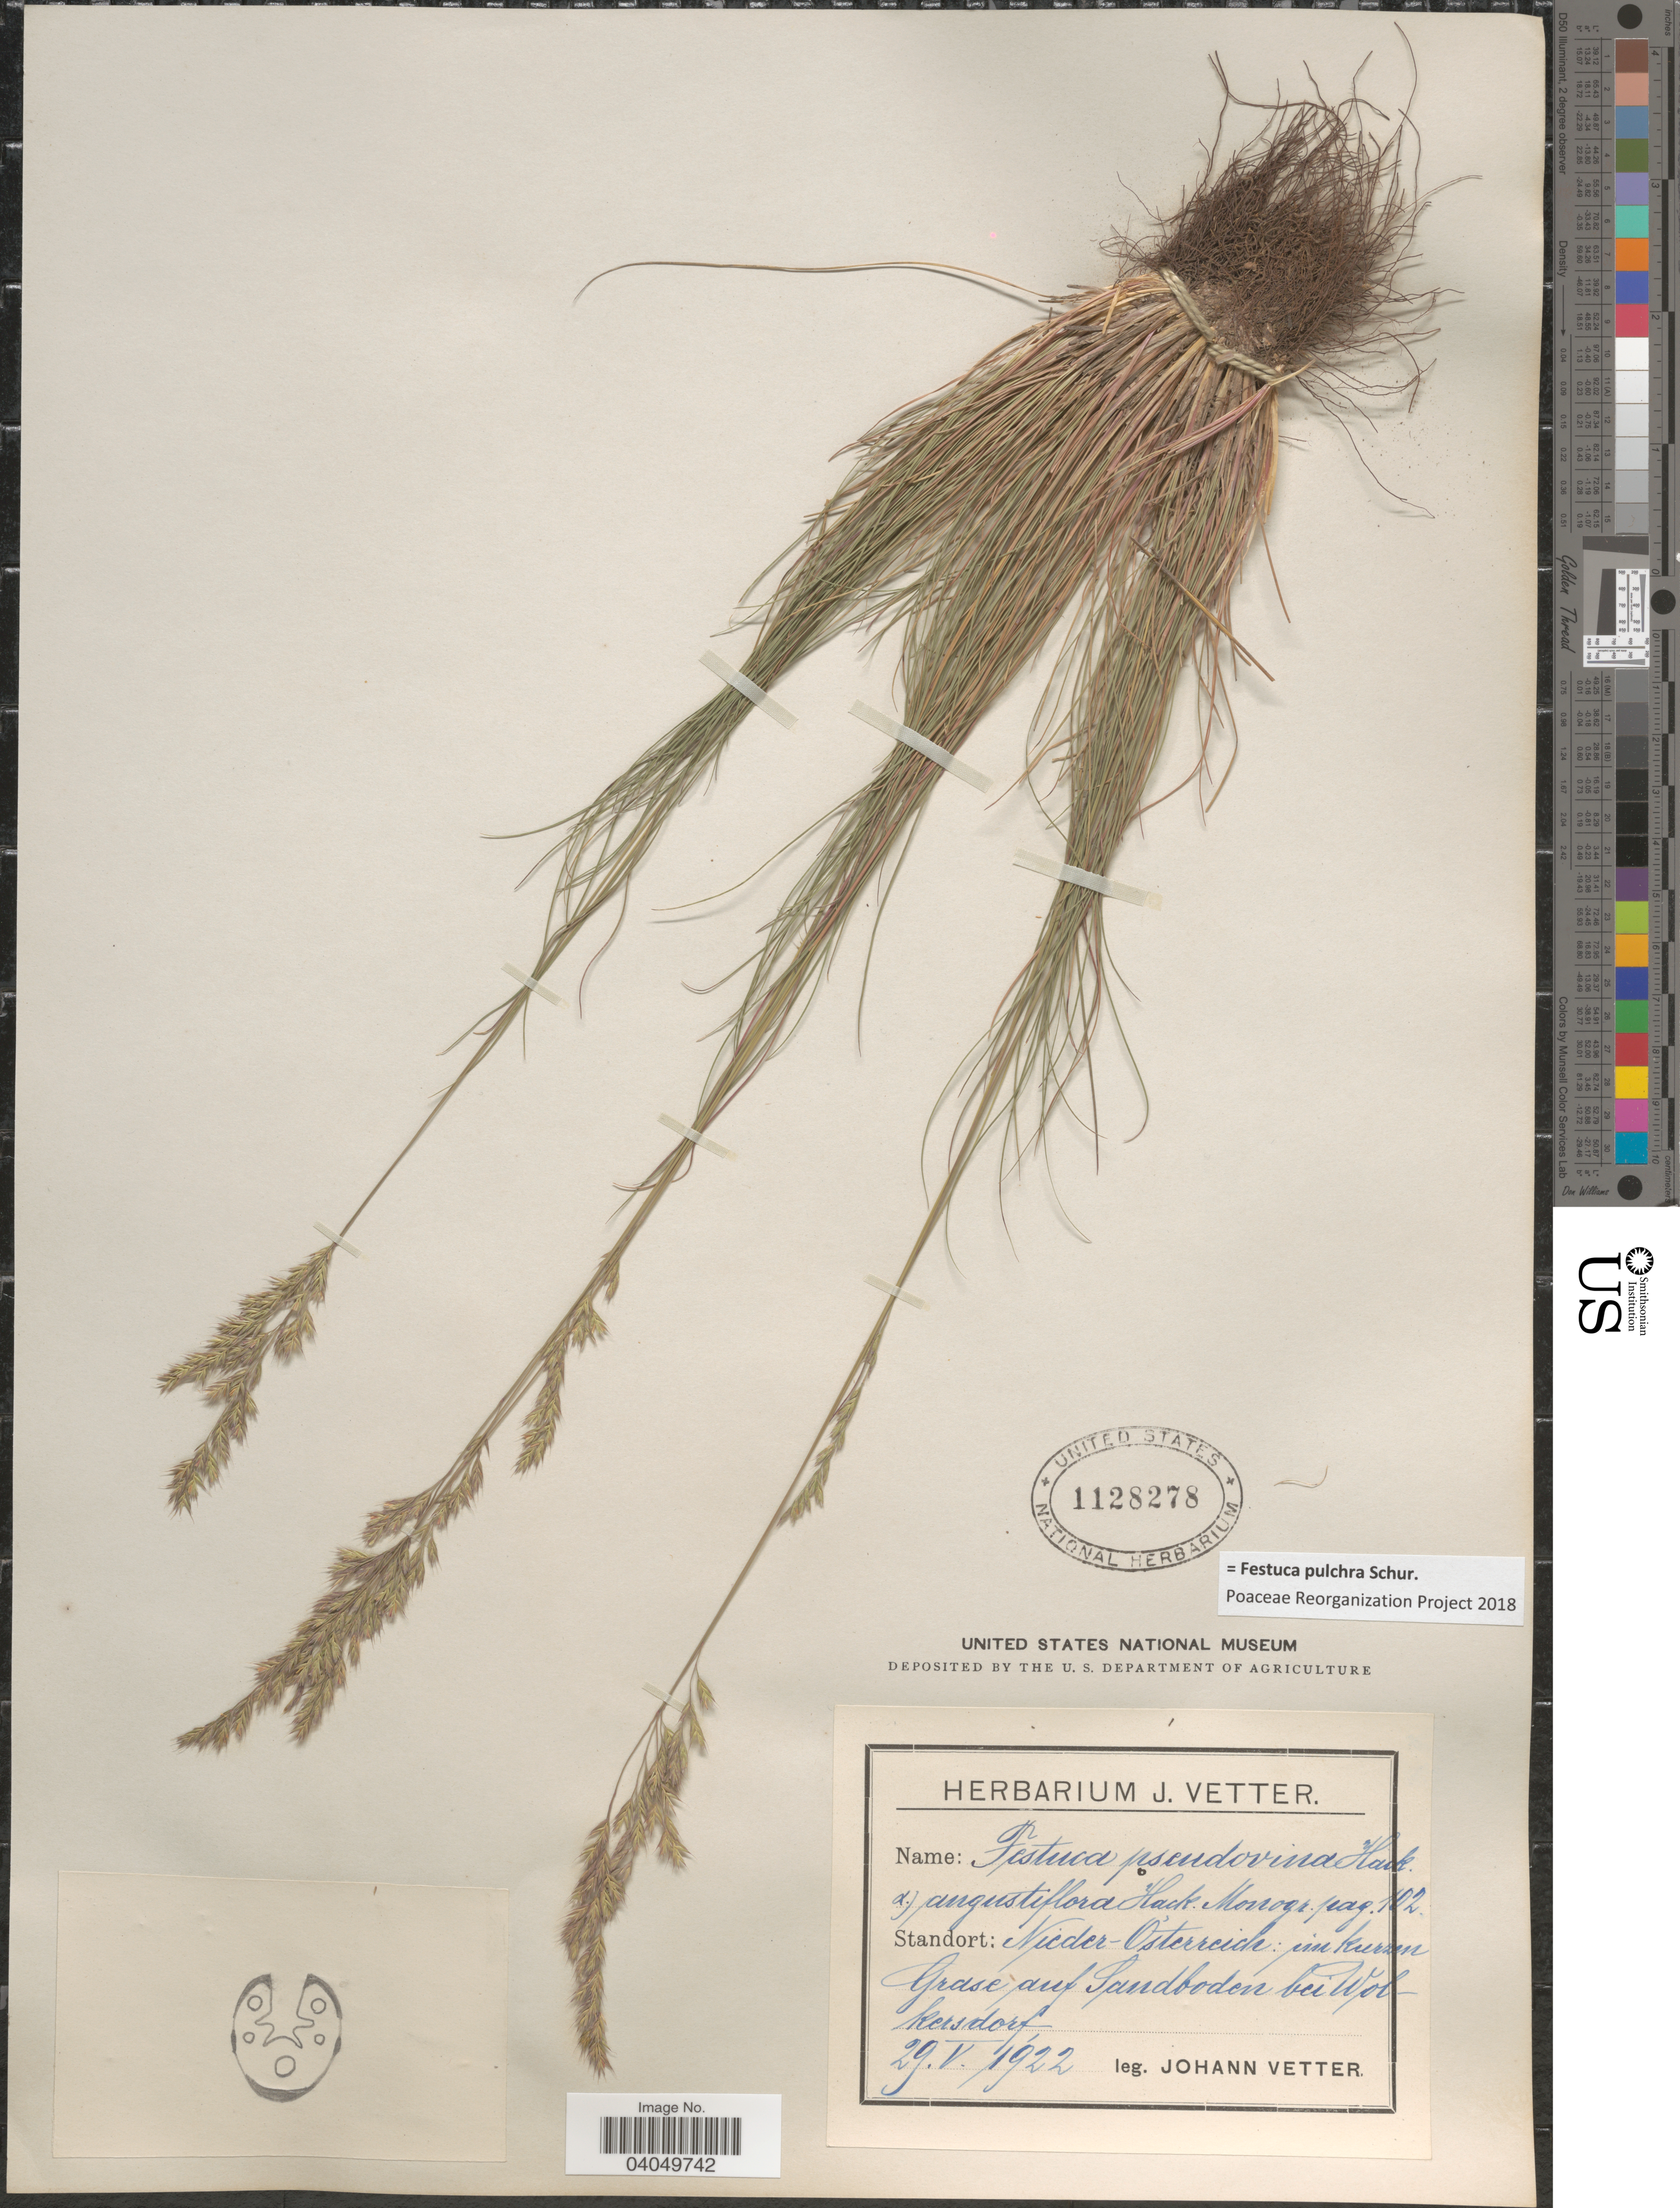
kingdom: Plantae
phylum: Tracheophyta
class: Liliopsida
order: Poales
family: Poaceae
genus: Festuca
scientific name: Festuca pulchra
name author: Schur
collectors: J. Vetter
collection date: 1922-05-29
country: Austria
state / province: Niederosterreich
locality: Standort: Nieder-Osterreich: im kurzen Grase auf Sandboden bei Wolkersdorf.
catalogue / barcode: US 1128278